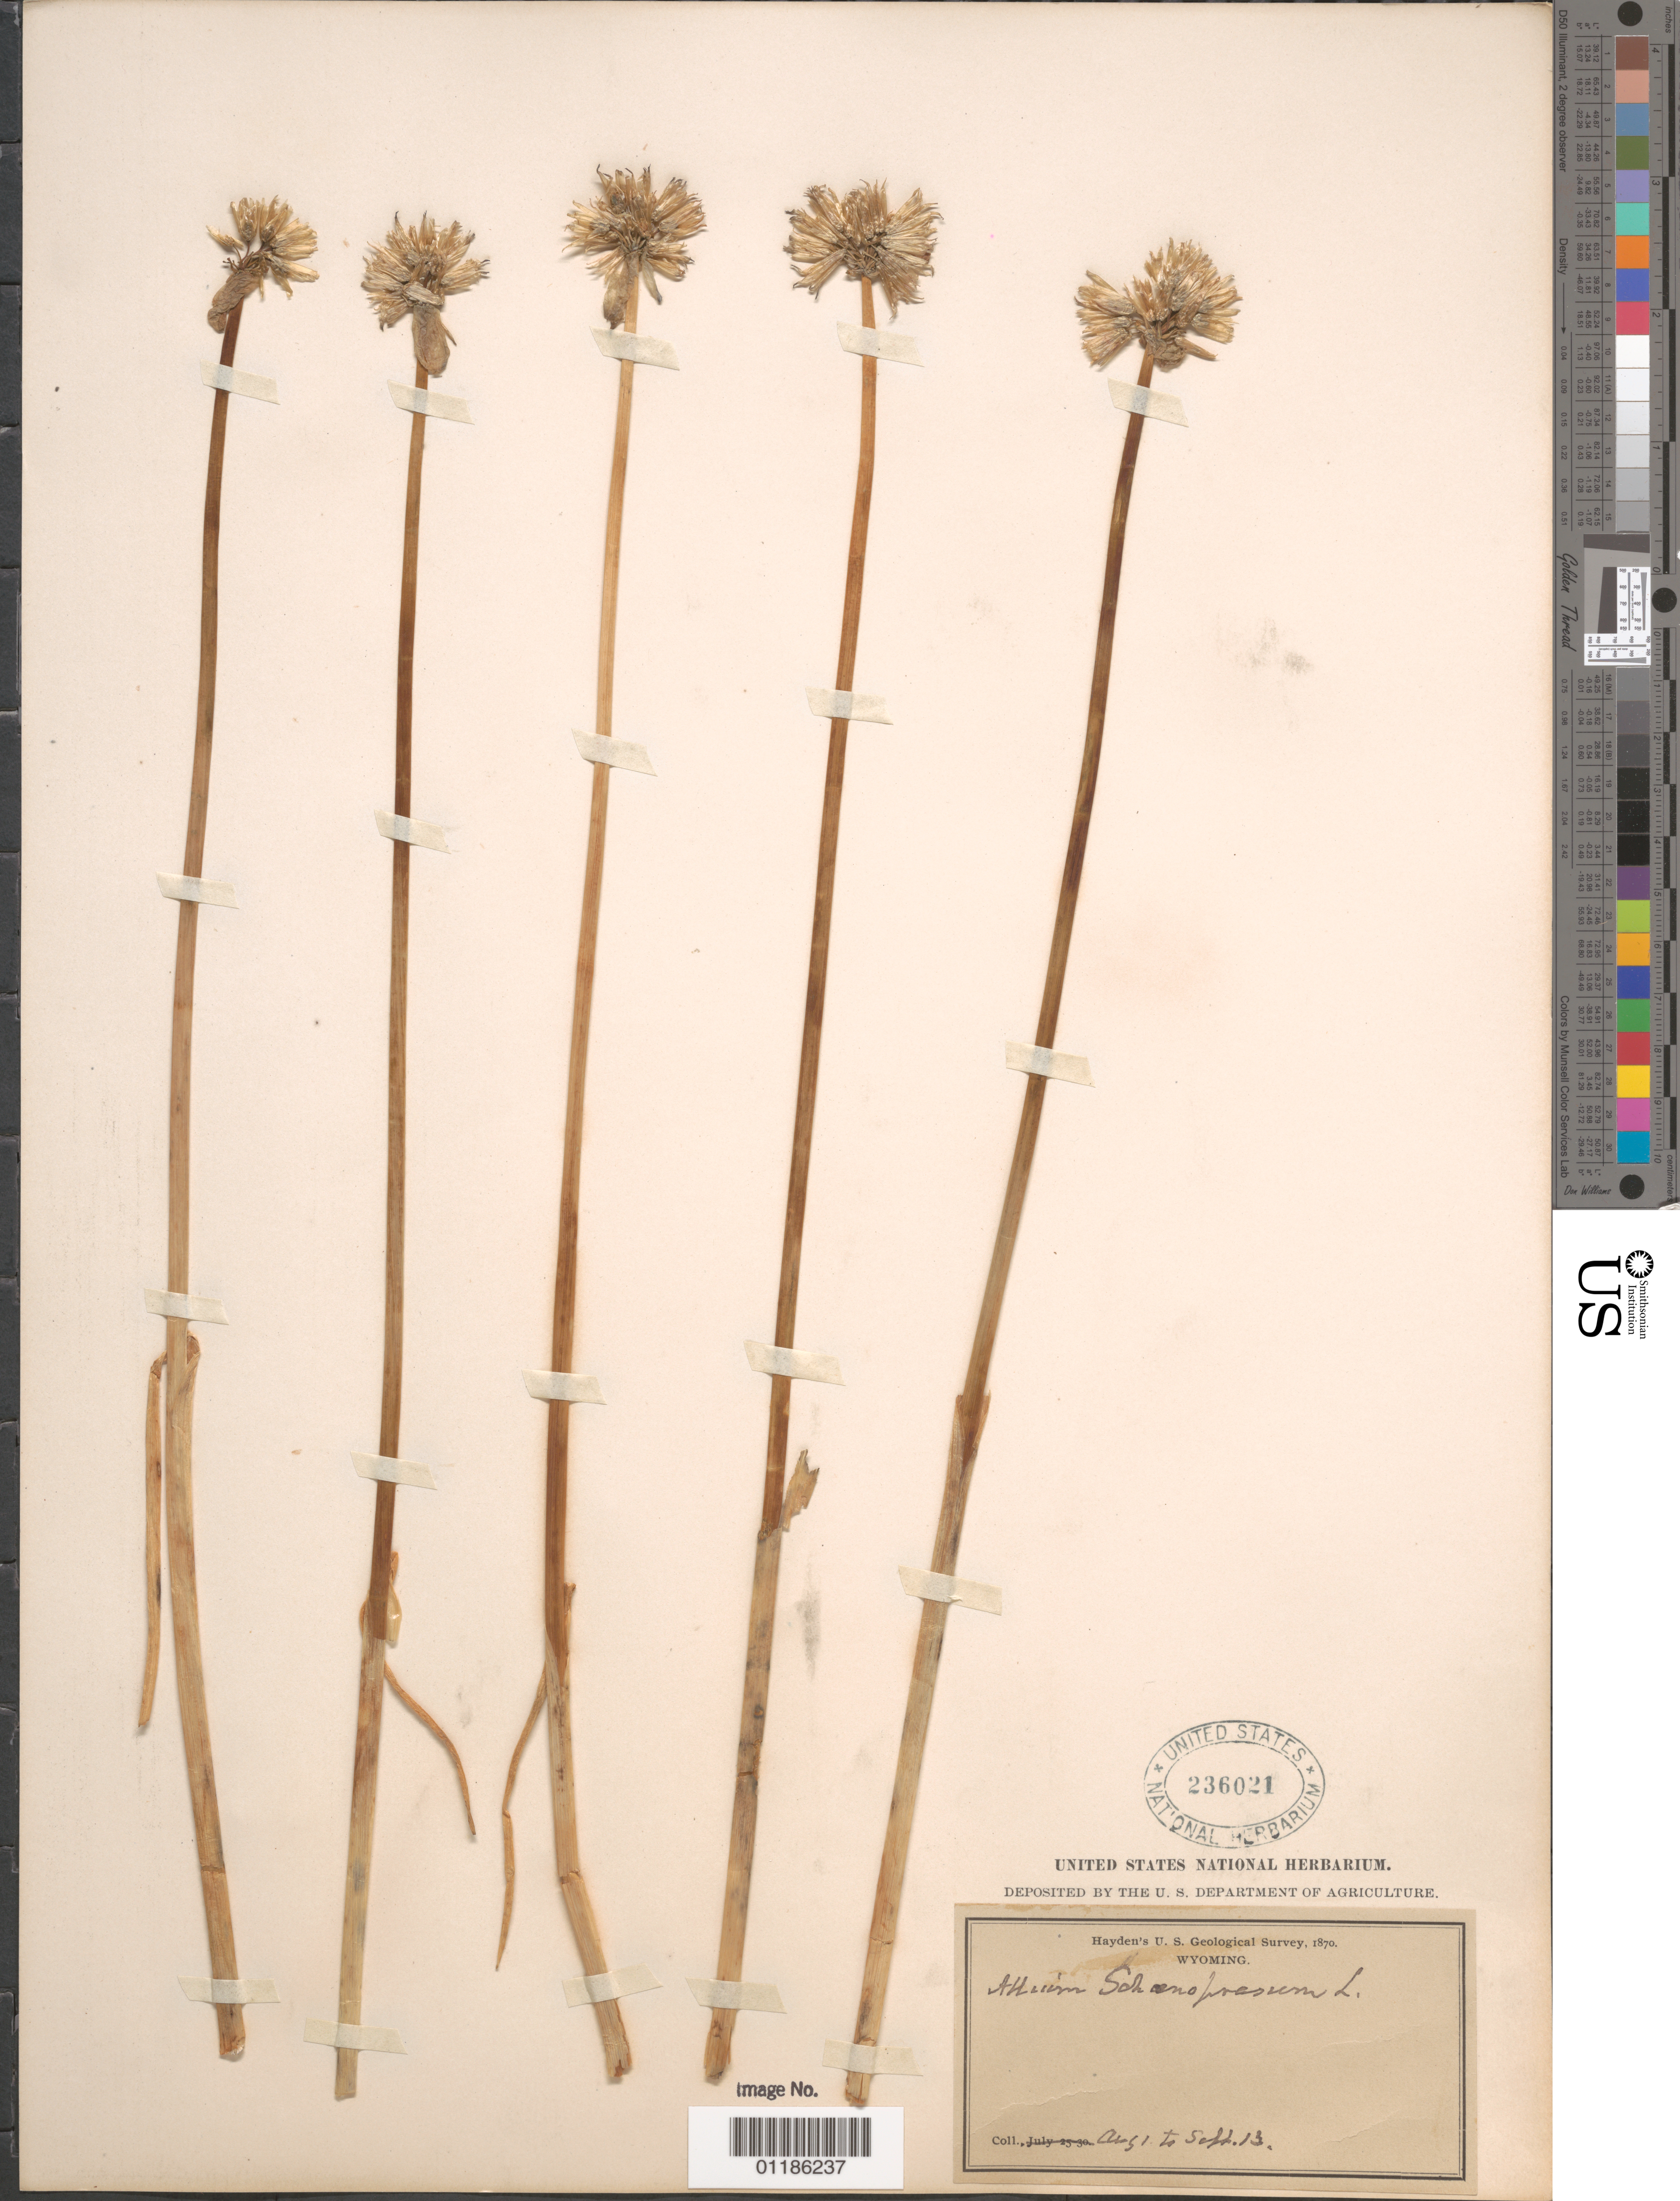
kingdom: Plantae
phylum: Tracheophyta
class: Liliopsida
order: Asparagales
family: Amaryllidaceae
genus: Allium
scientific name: Allium schoenoprasum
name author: L.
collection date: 1870-08-01/1870-09-13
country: United States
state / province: Wyoming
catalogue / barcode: US 236021